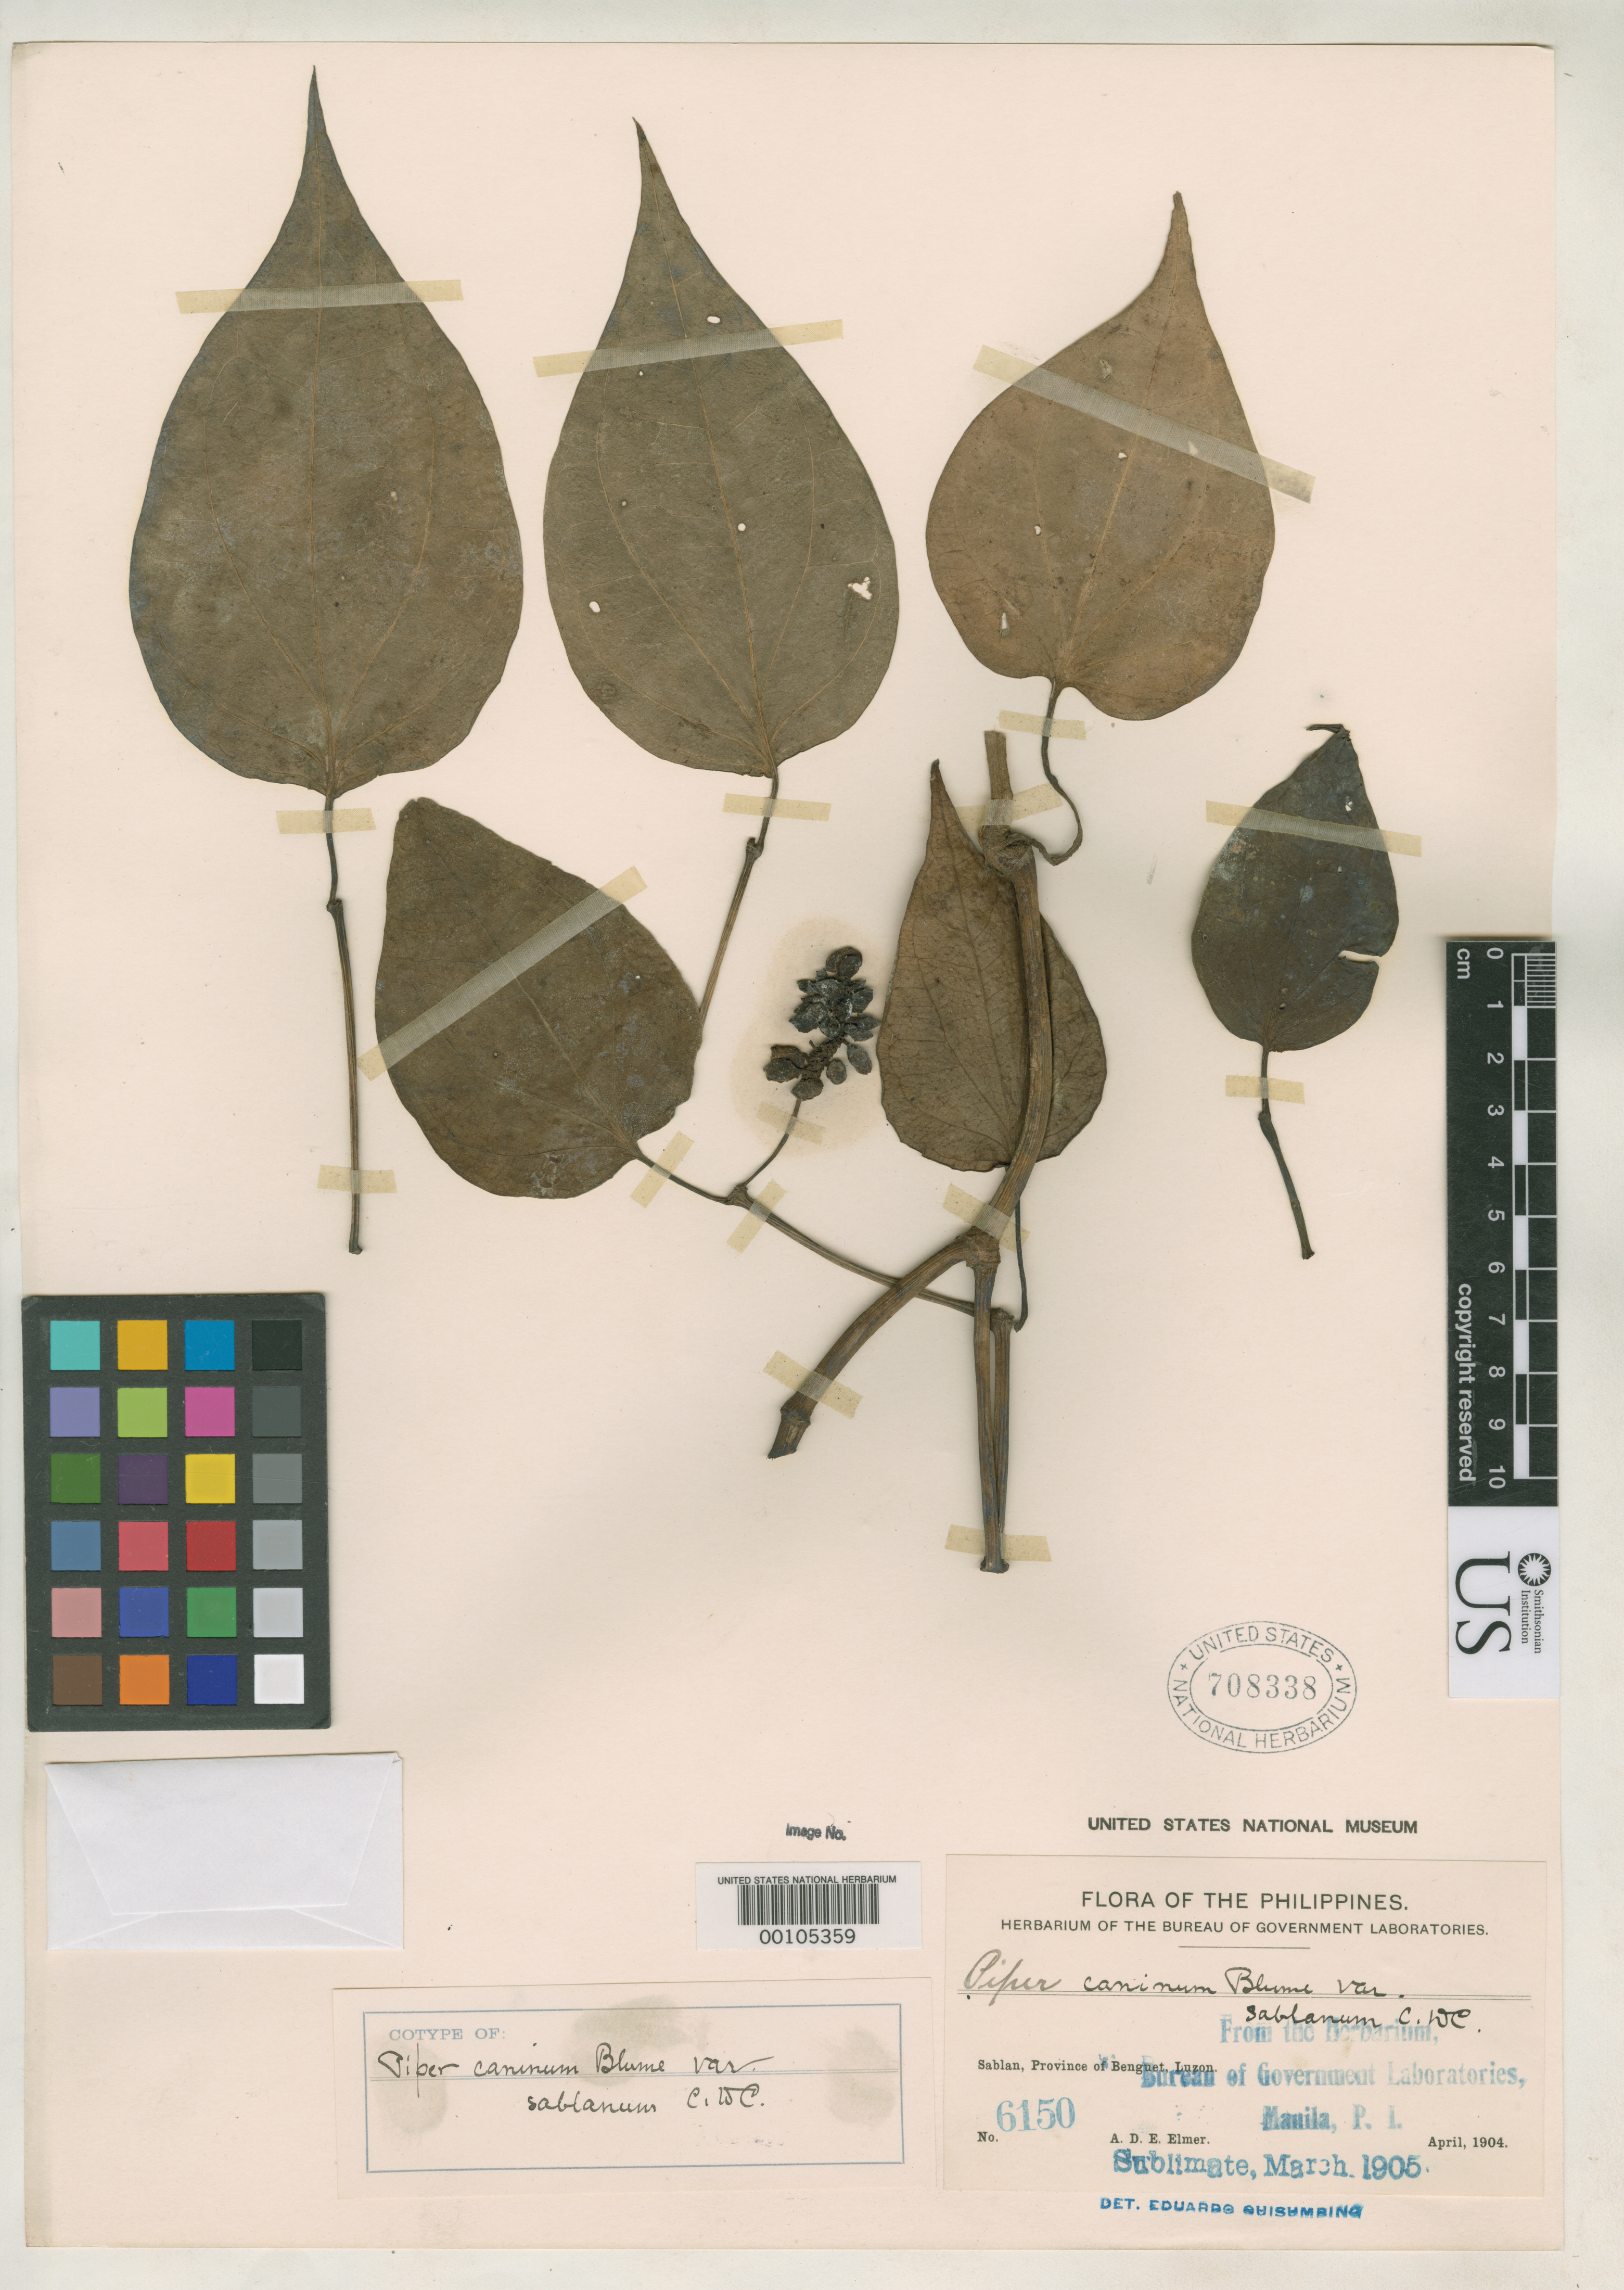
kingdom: Plantae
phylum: Tracheophyta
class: Magnoliopsida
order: Piperales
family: Piperaceae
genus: Piper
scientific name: Piper caninum var. sablanum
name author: C. DC.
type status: Isotype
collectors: A. D. E. Elmer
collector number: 6150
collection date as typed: Apr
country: Philippines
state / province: Cordillera (Administrative Region)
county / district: Benguet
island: Luzon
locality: Sablan.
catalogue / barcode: US 708338